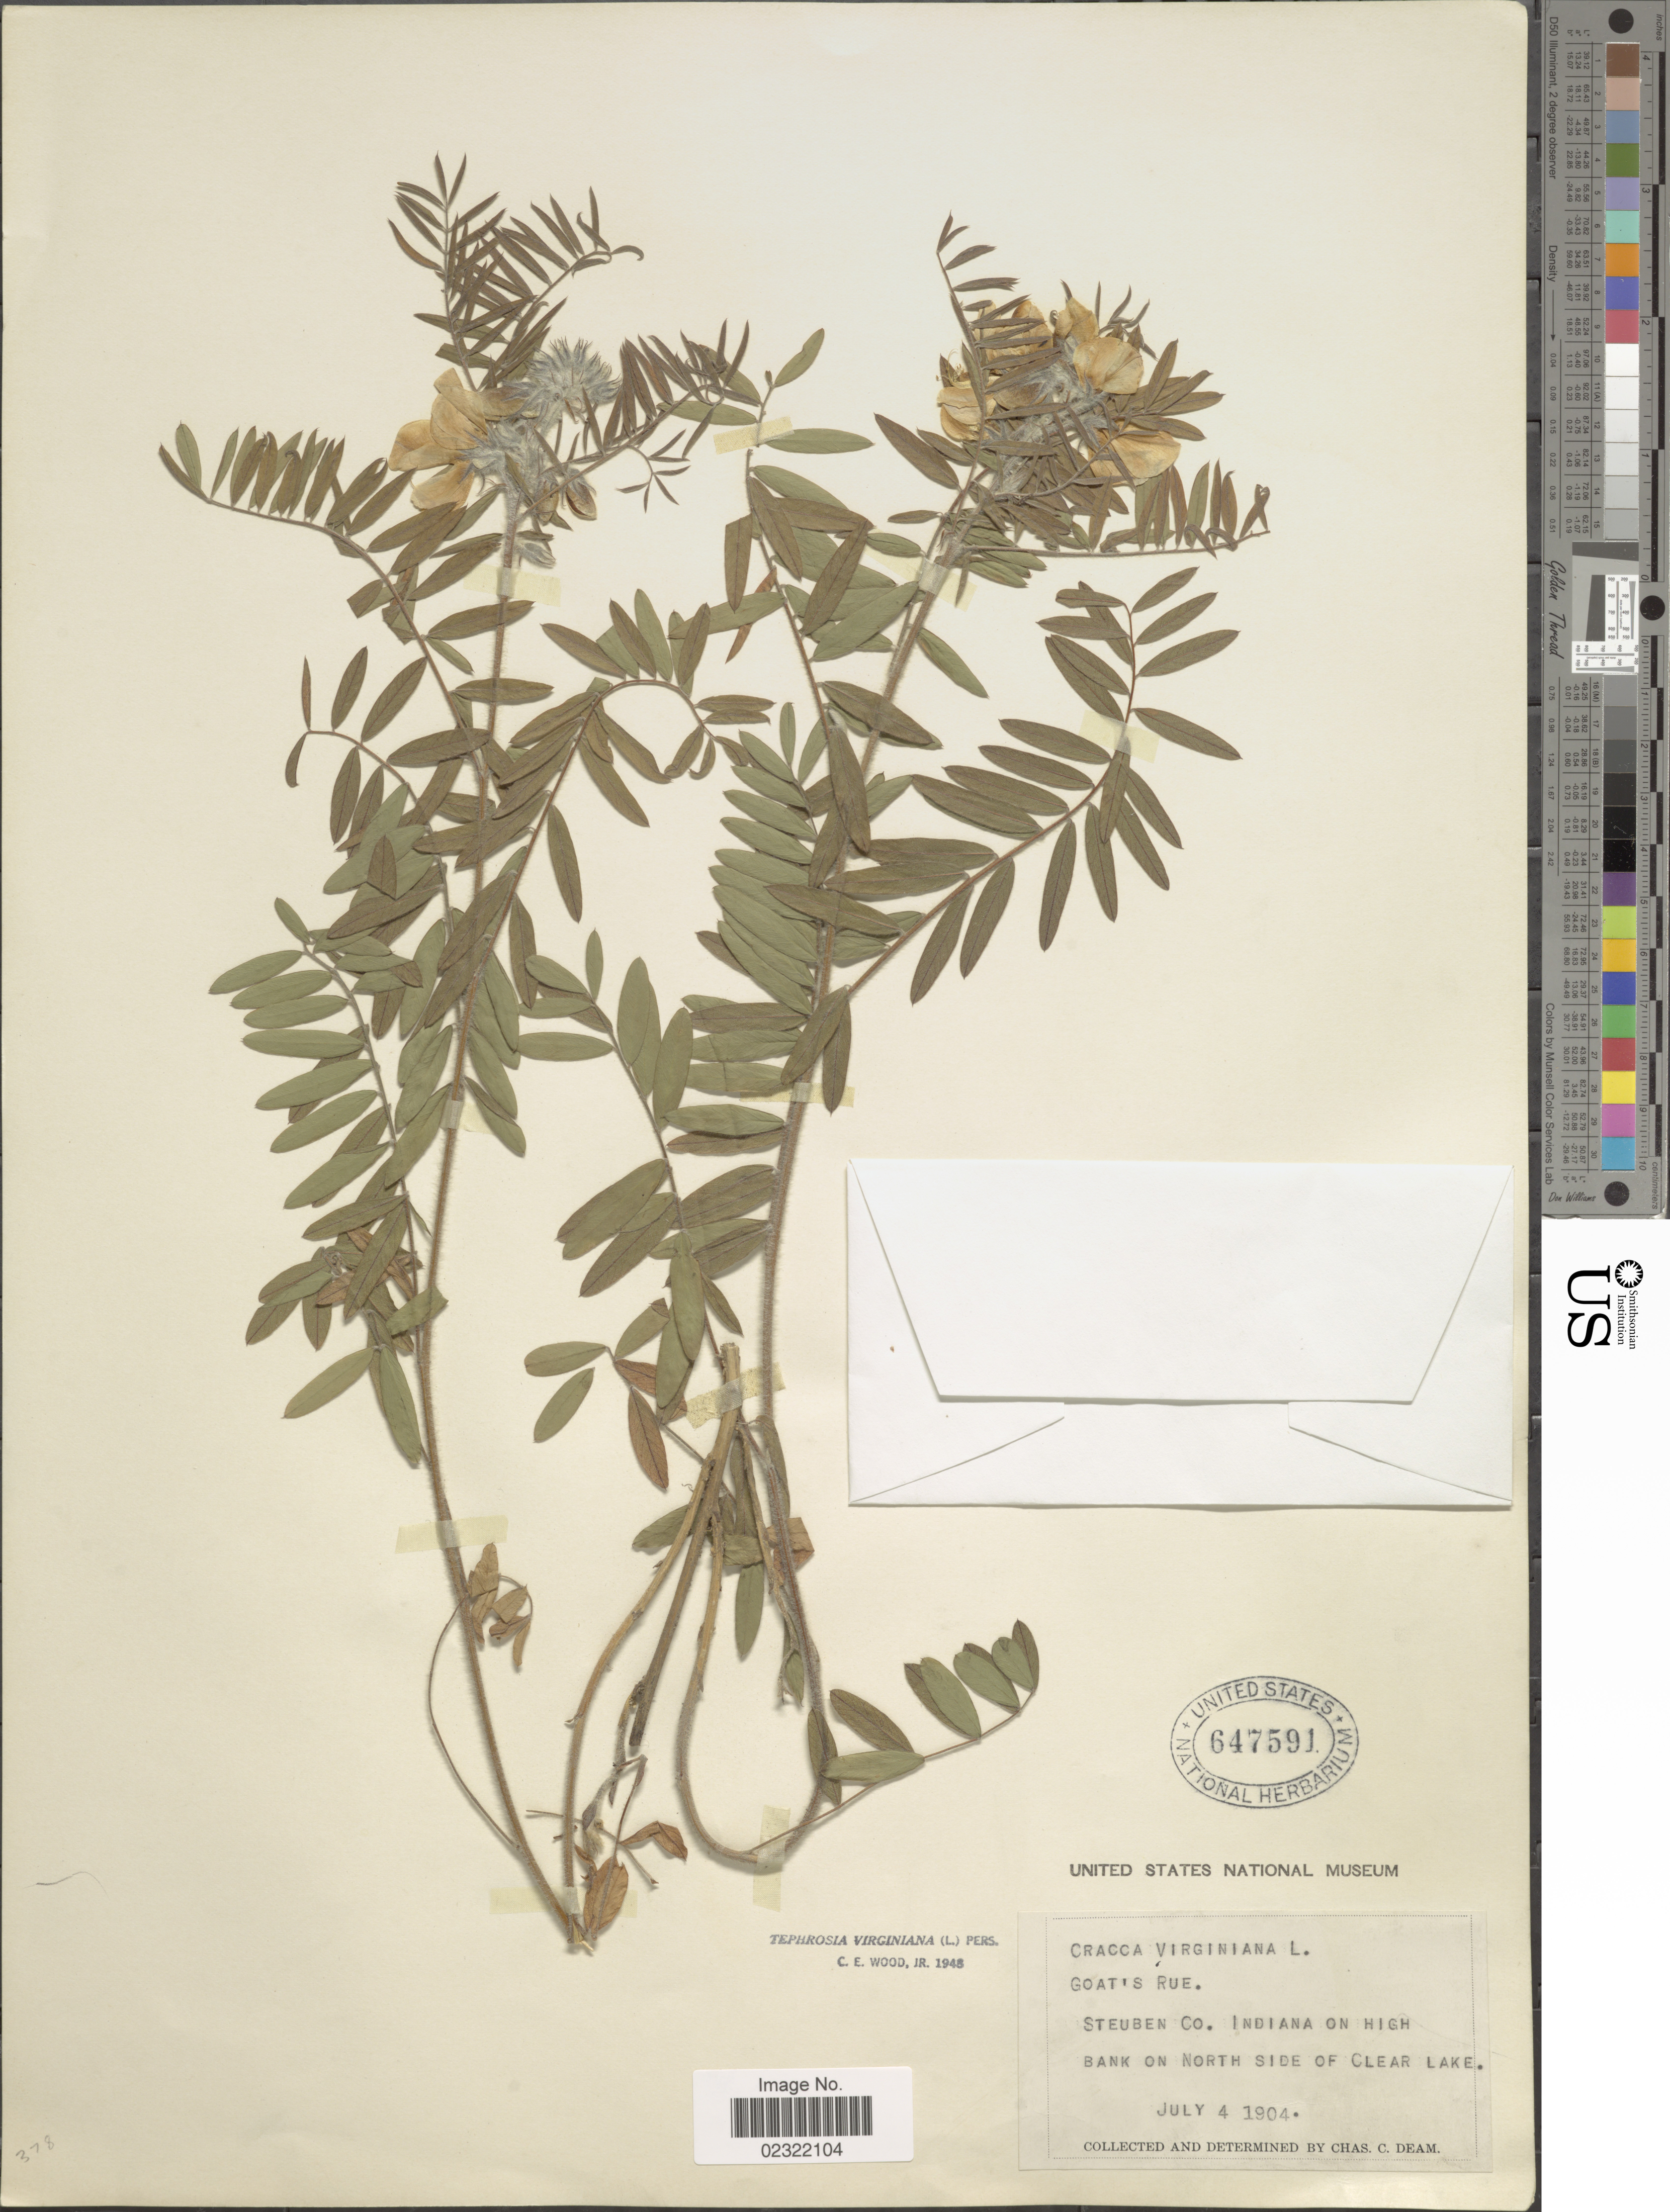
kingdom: Plantae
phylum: Tracheophyta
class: Magnoliopsida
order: Fabales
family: Fabaceae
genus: Tephrosia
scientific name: Tephrosia virginiana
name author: (L.) Pers.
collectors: C. Deam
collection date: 1904-07-04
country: United States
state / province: Indiana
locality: Steuben Co. Indiana on high bank on North Side of Clear Lake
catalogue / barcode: US 647591